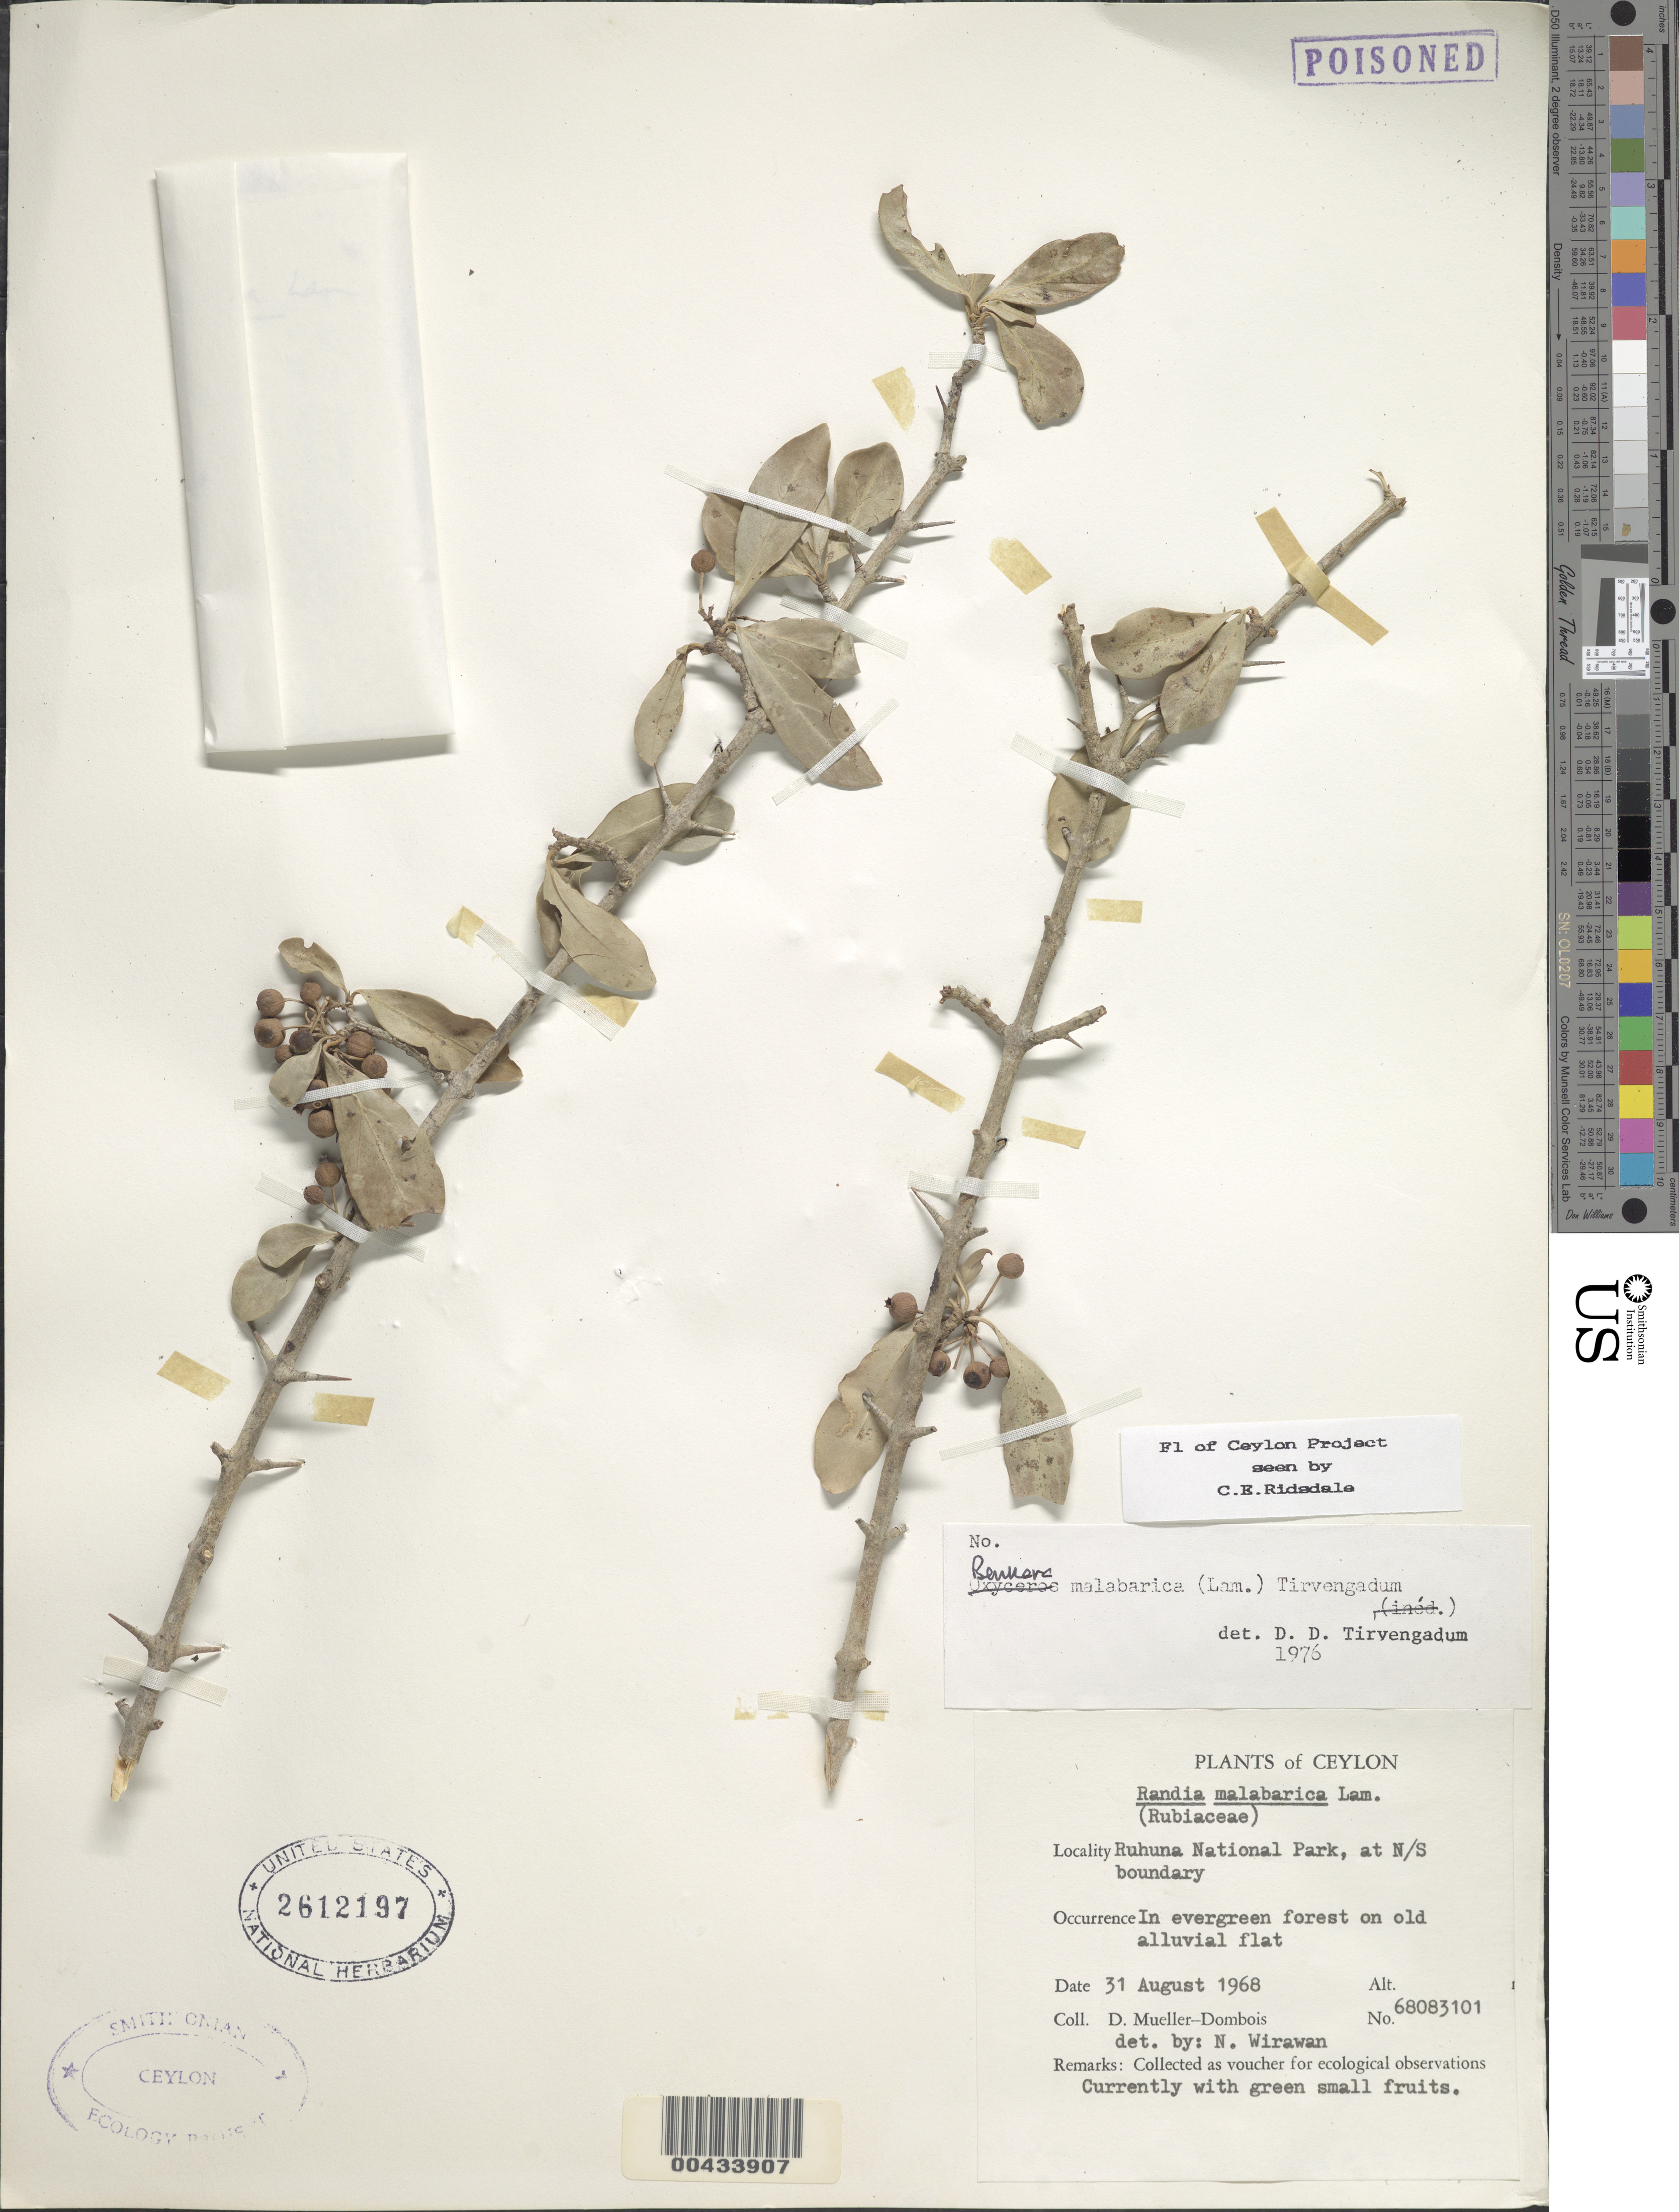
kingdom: Plantae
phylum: Tracheophyta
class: Magnoliopsida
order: Gentianales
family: Rubiaceae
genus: Benkara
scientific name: Benkara malabarica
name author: (Lam.) Tirveng.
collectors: D. Mueller-Dombois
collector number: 68083101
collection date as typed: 31 Aug 1968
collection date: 1968-08-31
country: Sri Lanka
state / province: Southern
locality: Ruhuna Natl. Park, at N/S boundary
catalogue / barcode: US 2612197